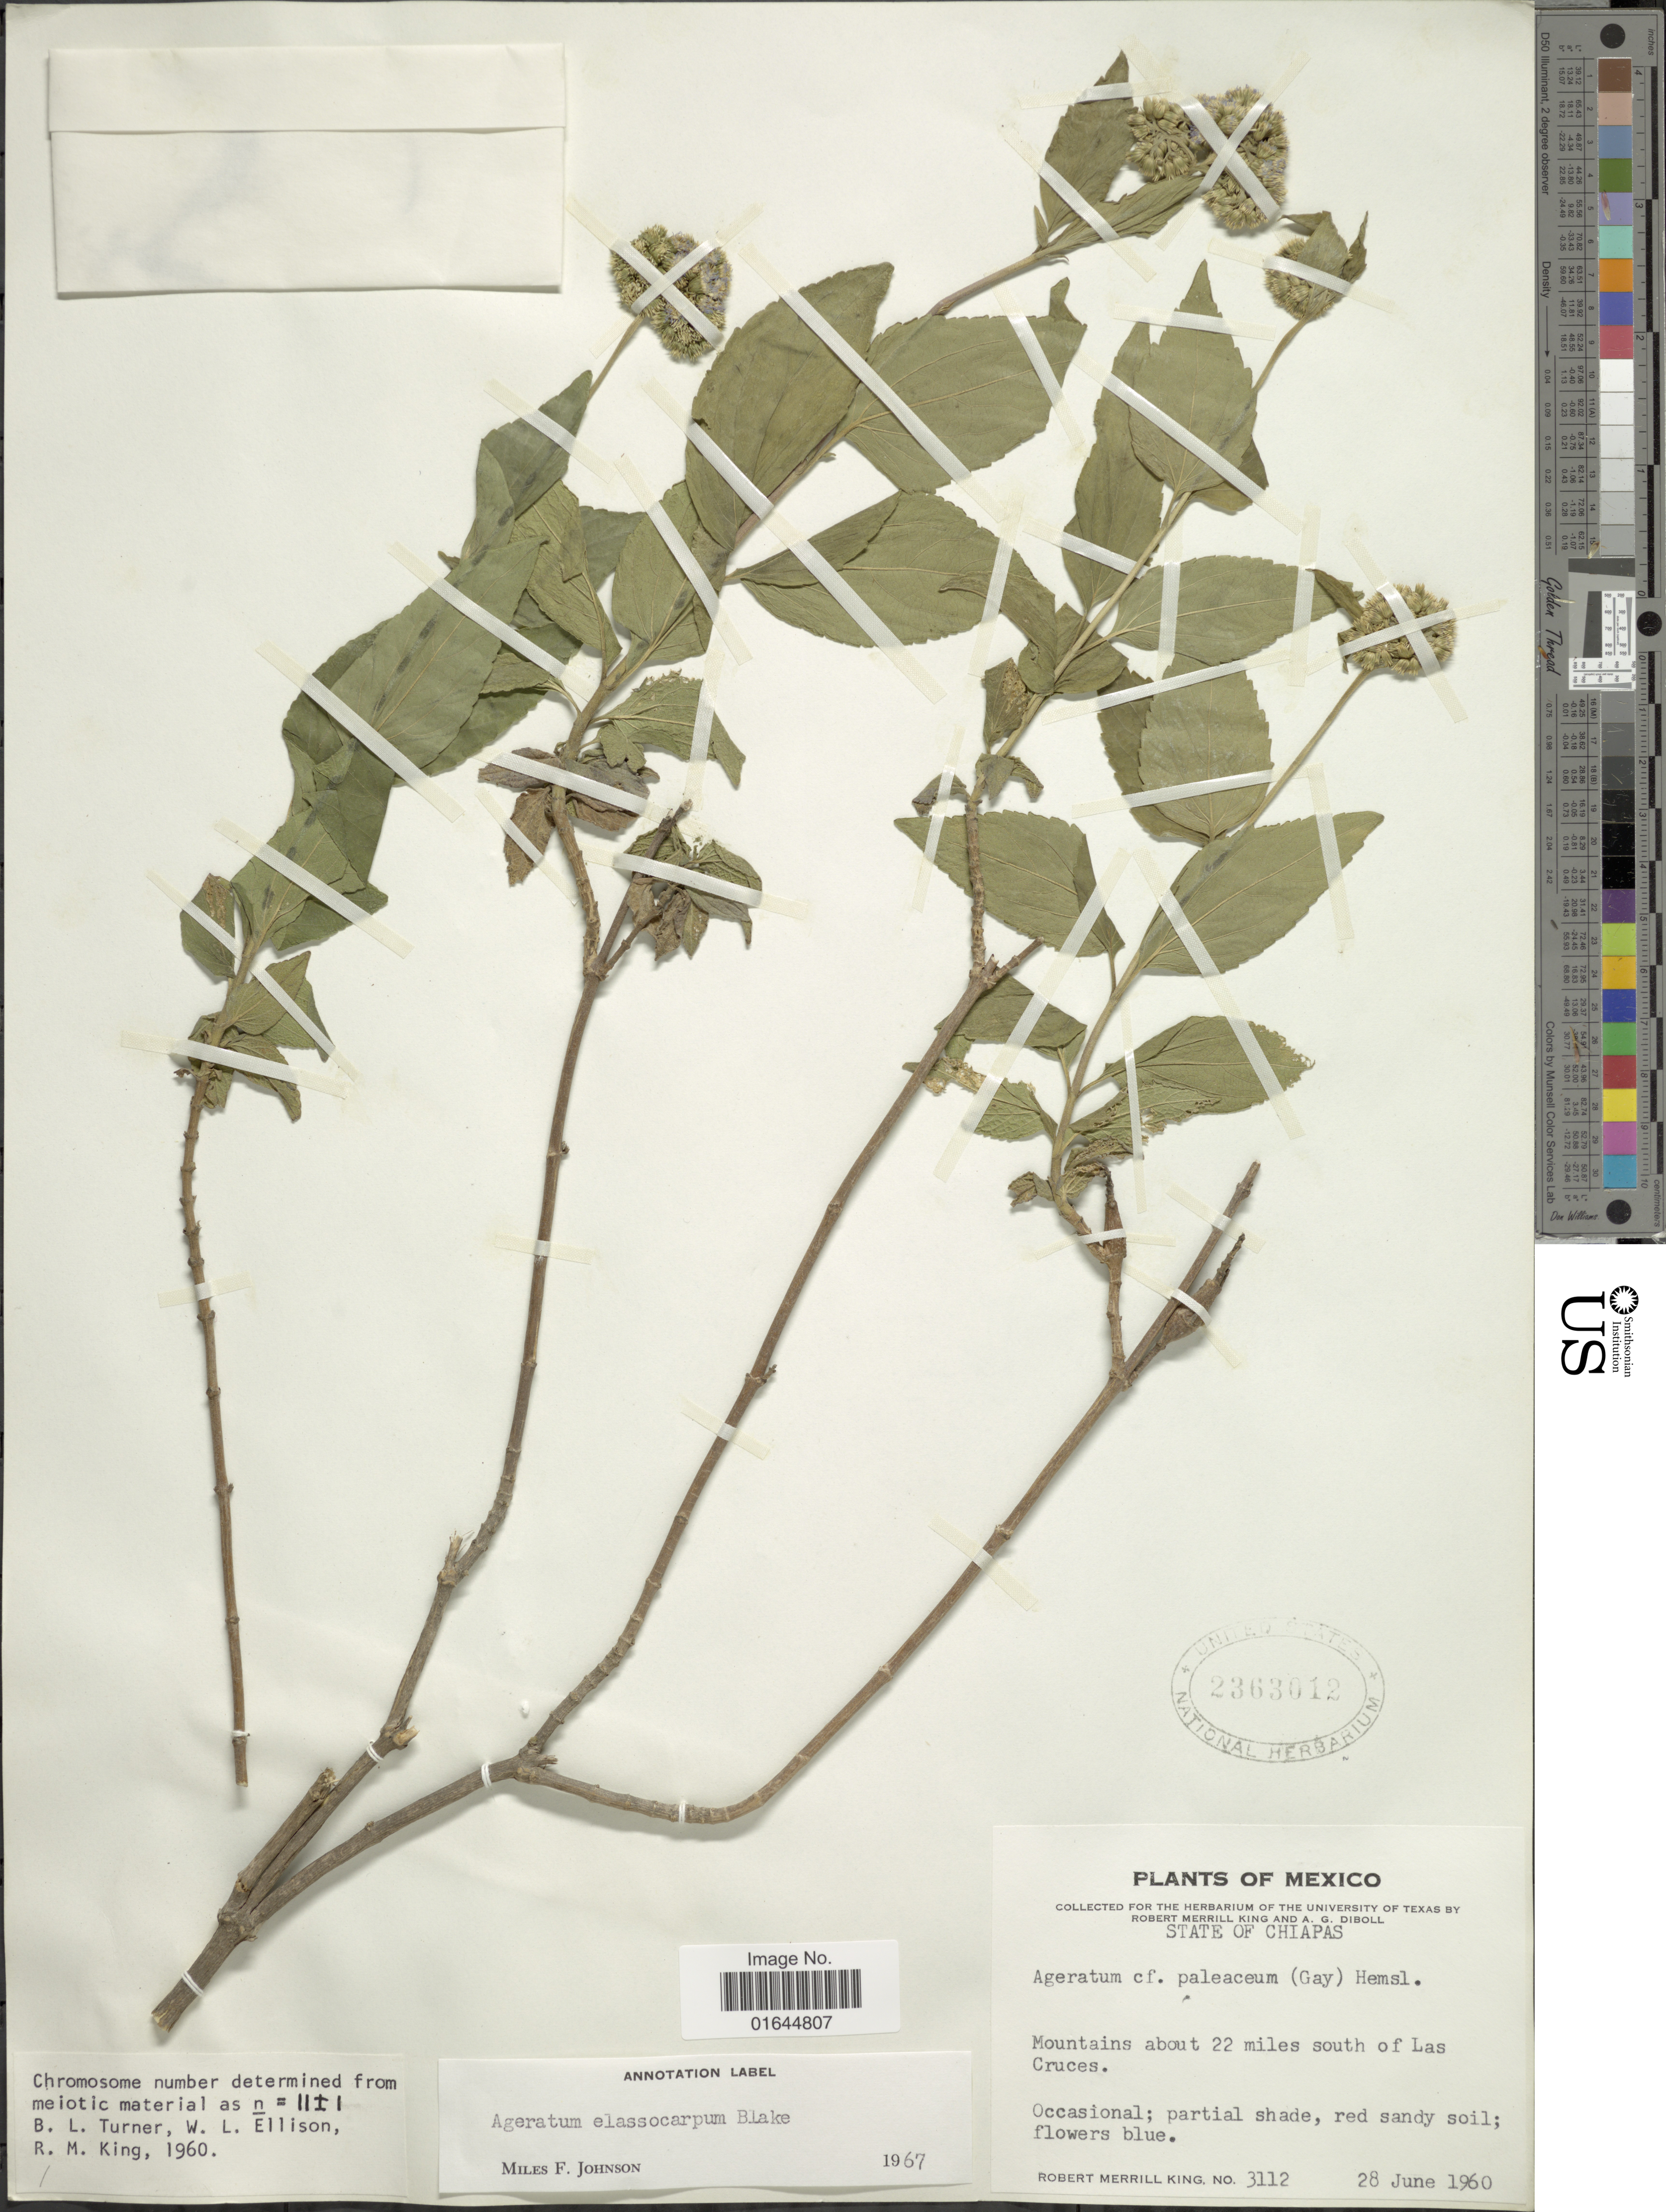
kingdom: Plantae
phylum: Tracheophyta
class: Magnoliopsida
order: Asterales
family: Asteraceae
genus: Ageratum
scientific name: Ageratum elassocarpum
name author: S.F. Blake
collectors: R. M. King & A. Diboll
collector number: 3112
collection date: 1960-06-28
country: Mexico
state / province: Chiapas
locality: Mexico, Chiapas, Mountains about 22 miles south of Las Cruces.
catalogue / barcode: US 2363012